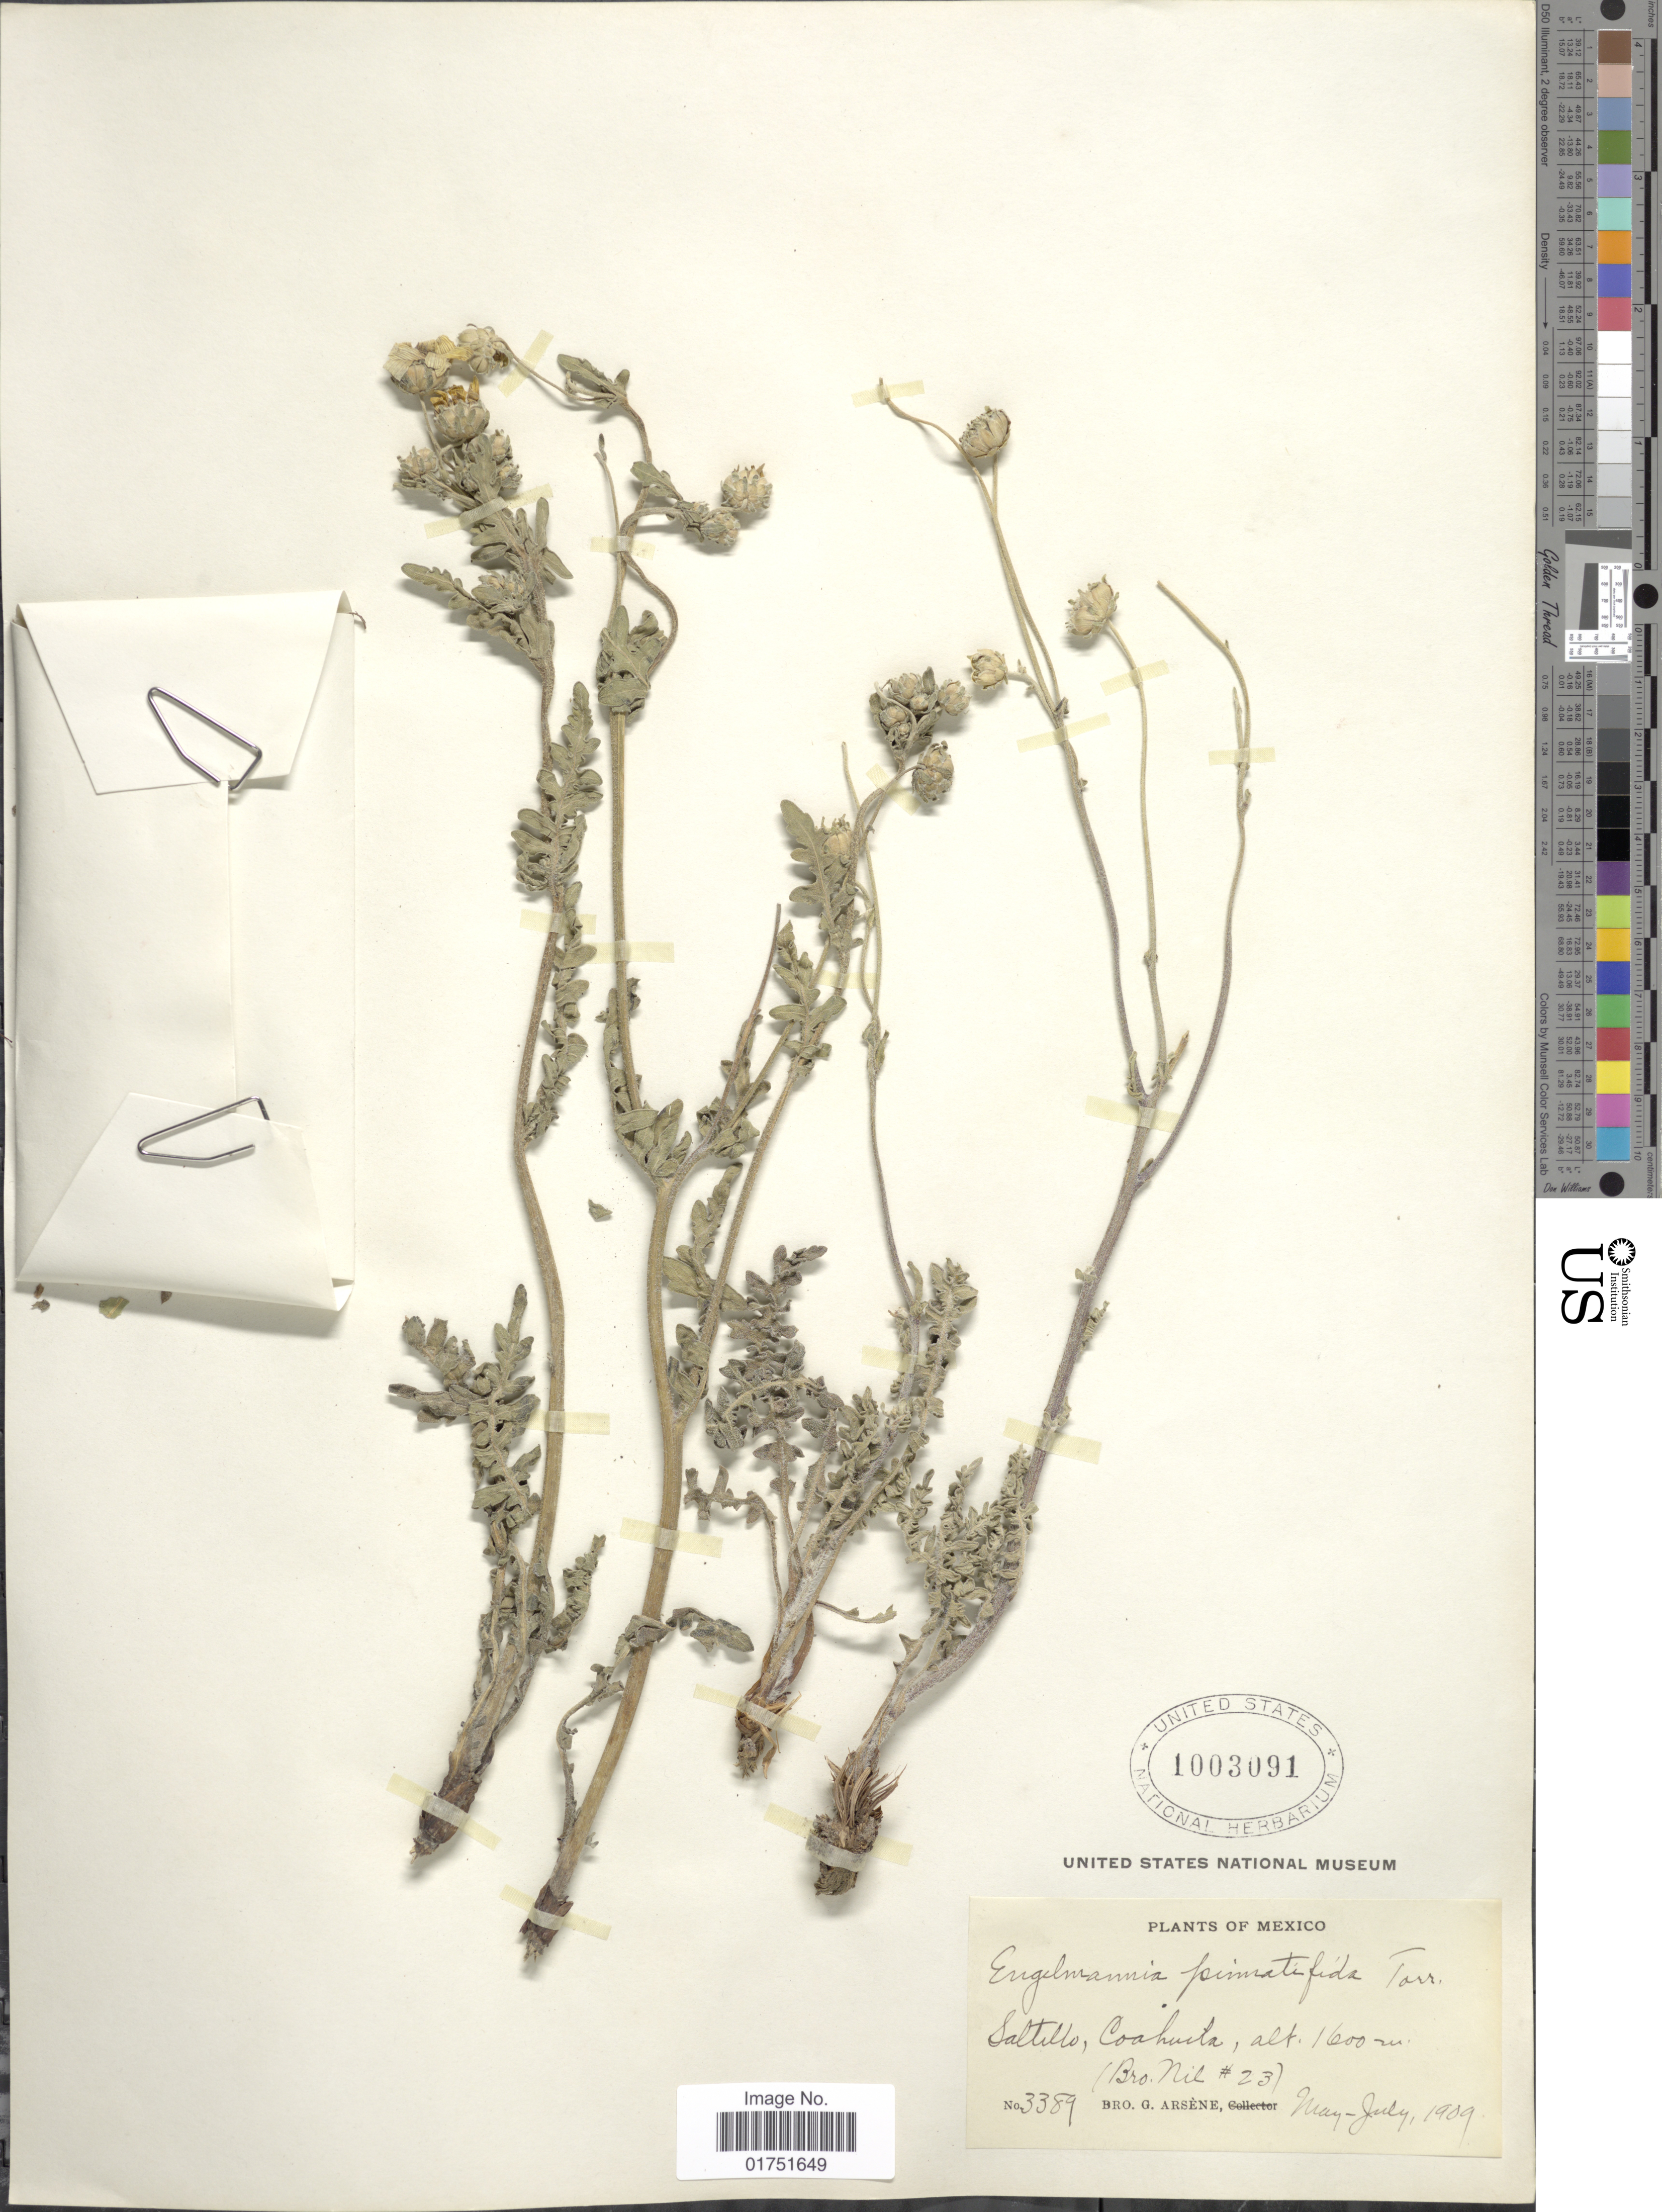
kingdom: Plantae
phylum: Tracheophyta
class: Magnoliopsida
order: Asterales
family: Asteraceae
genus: Engelmannia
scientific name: Engelmannia pinnatifida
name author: Torr. & A. Gray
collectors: Bro. Nil & Bro. G. Arsène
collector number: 23/3389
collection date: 1909-05/1909-07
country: Mexico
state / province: Coahuila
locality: Saltillo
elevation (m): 1600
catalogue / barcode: US 1003091